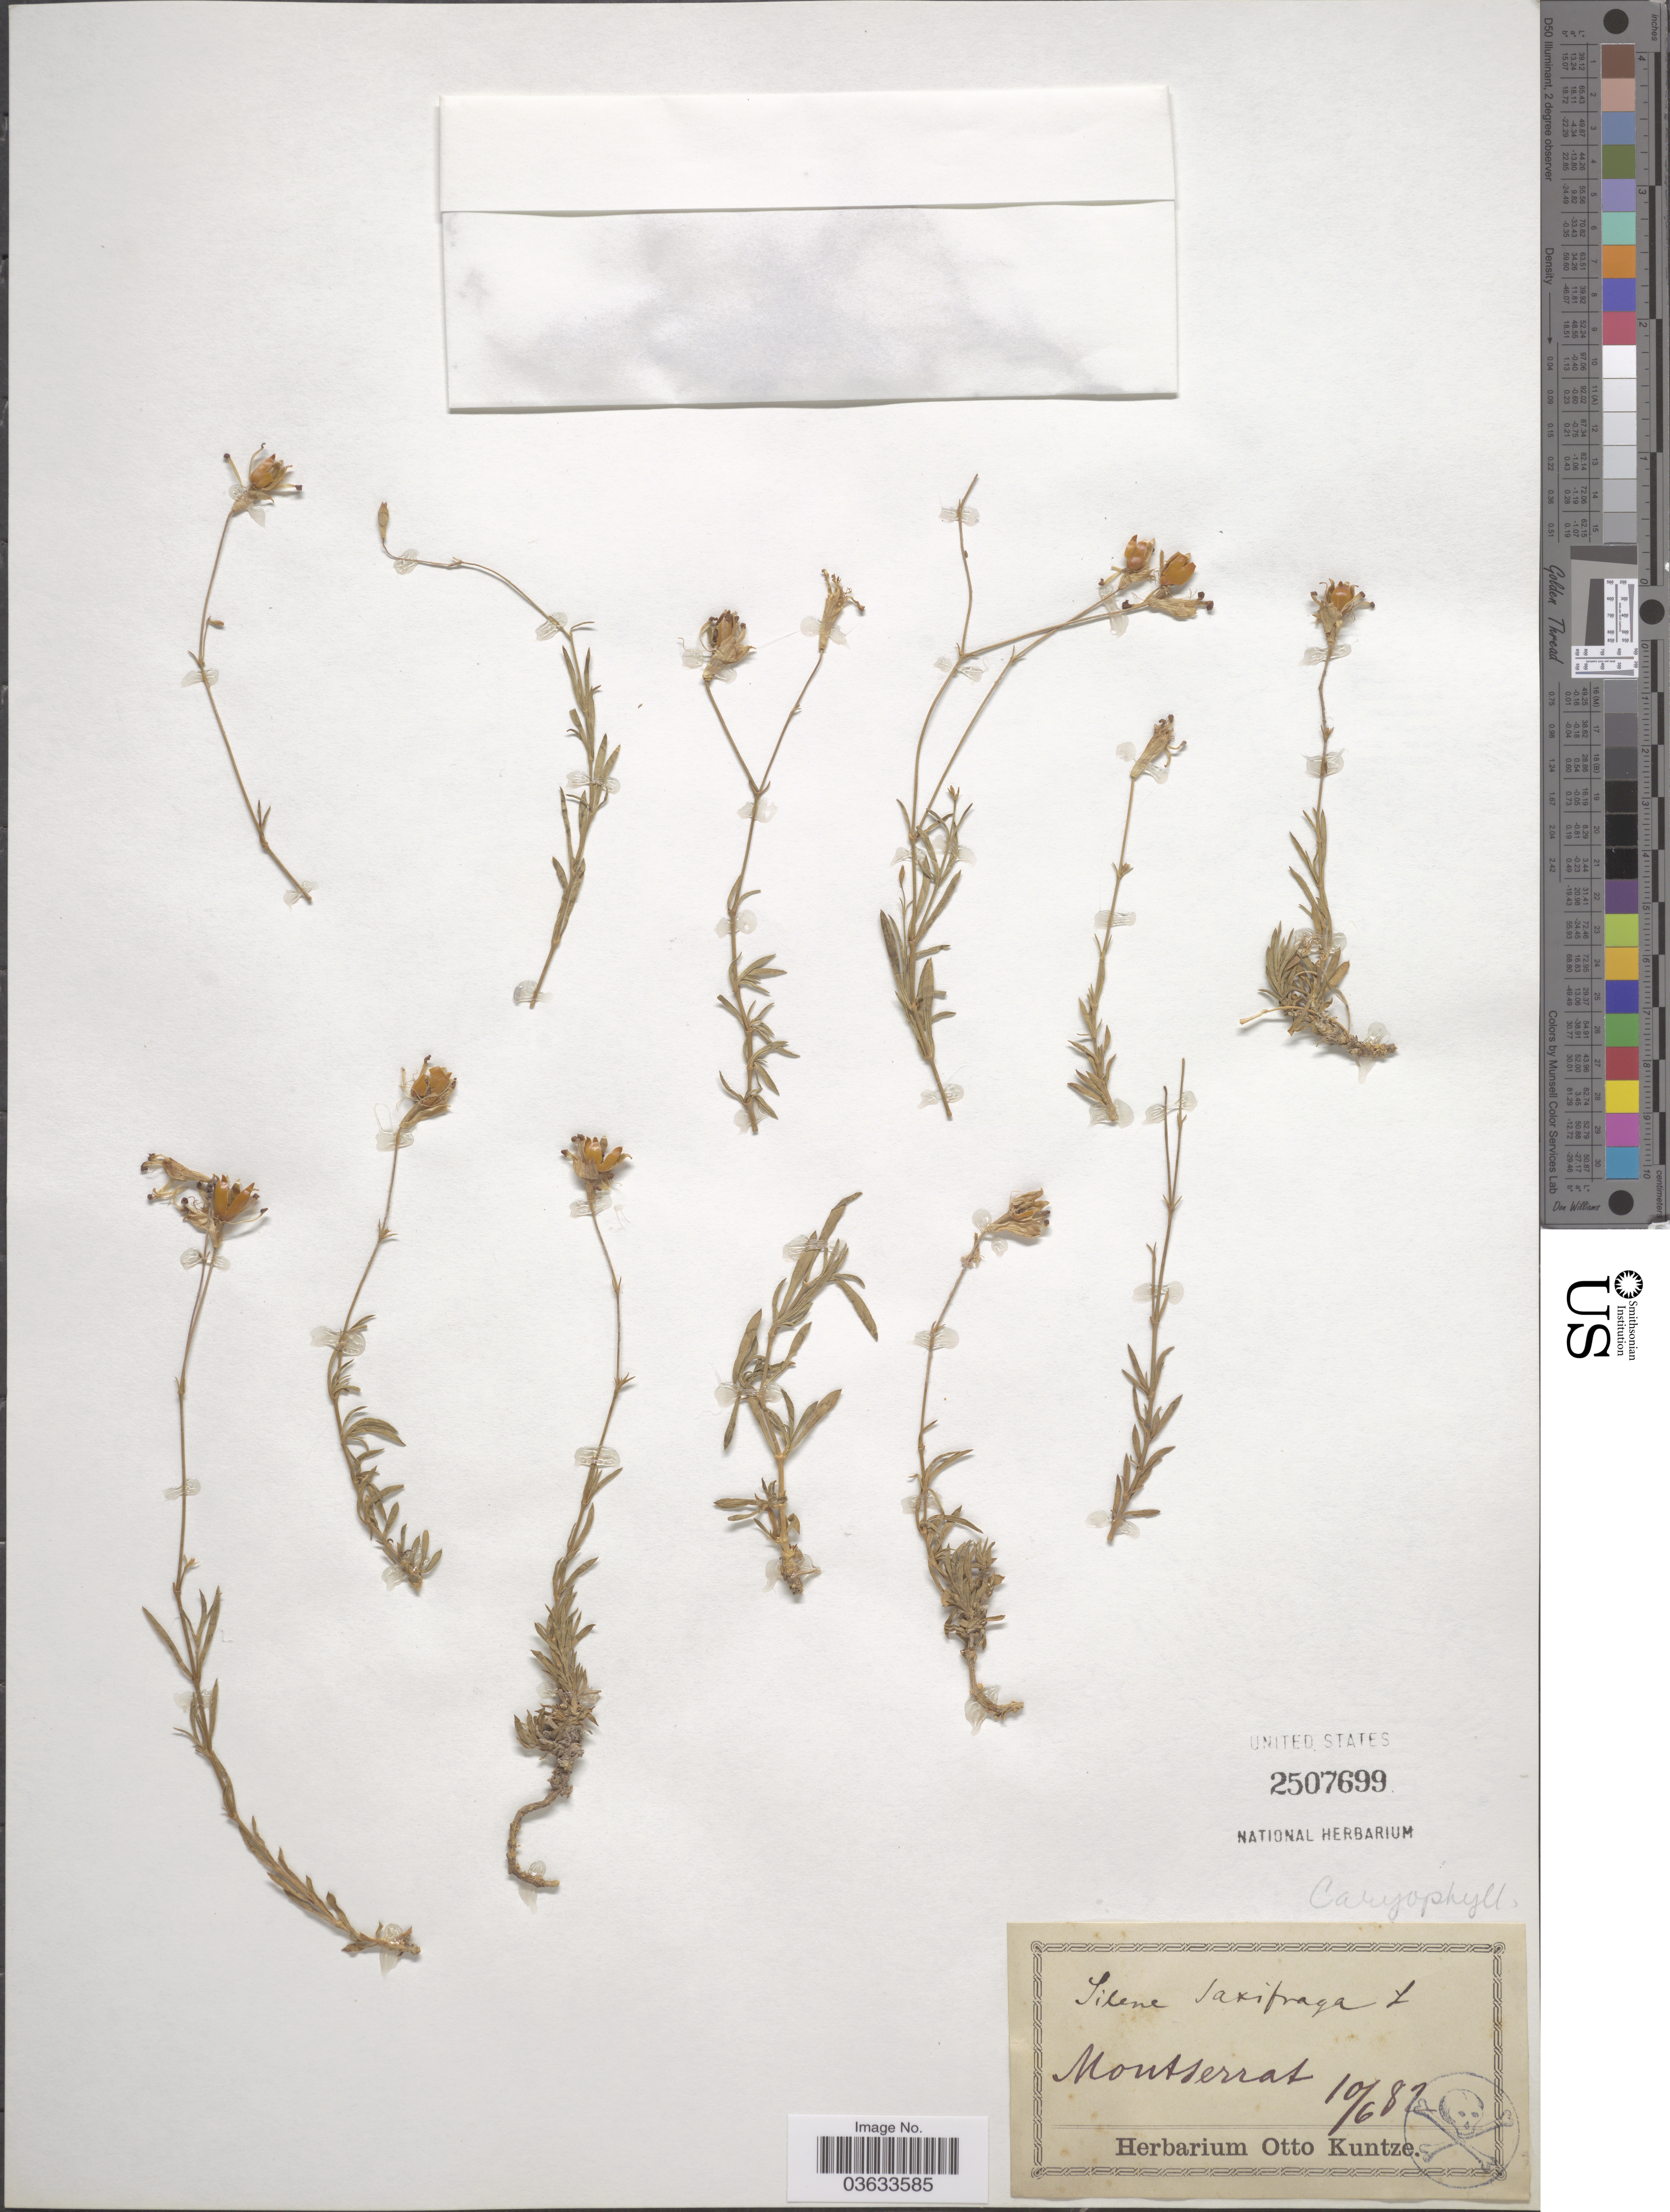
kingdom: Plantae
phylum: Tracheophyta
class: Magnoliopsida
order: Caryophyllales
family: Caryophyllaceae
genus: Silene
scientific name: Silene saxifraga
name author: L.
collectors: ex herb. Otto Kuntze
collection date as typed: Transcribed d/m/y: 10/6/82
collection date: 1882-06-10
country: Spain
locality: Montserrat.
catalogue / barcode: US 2507699